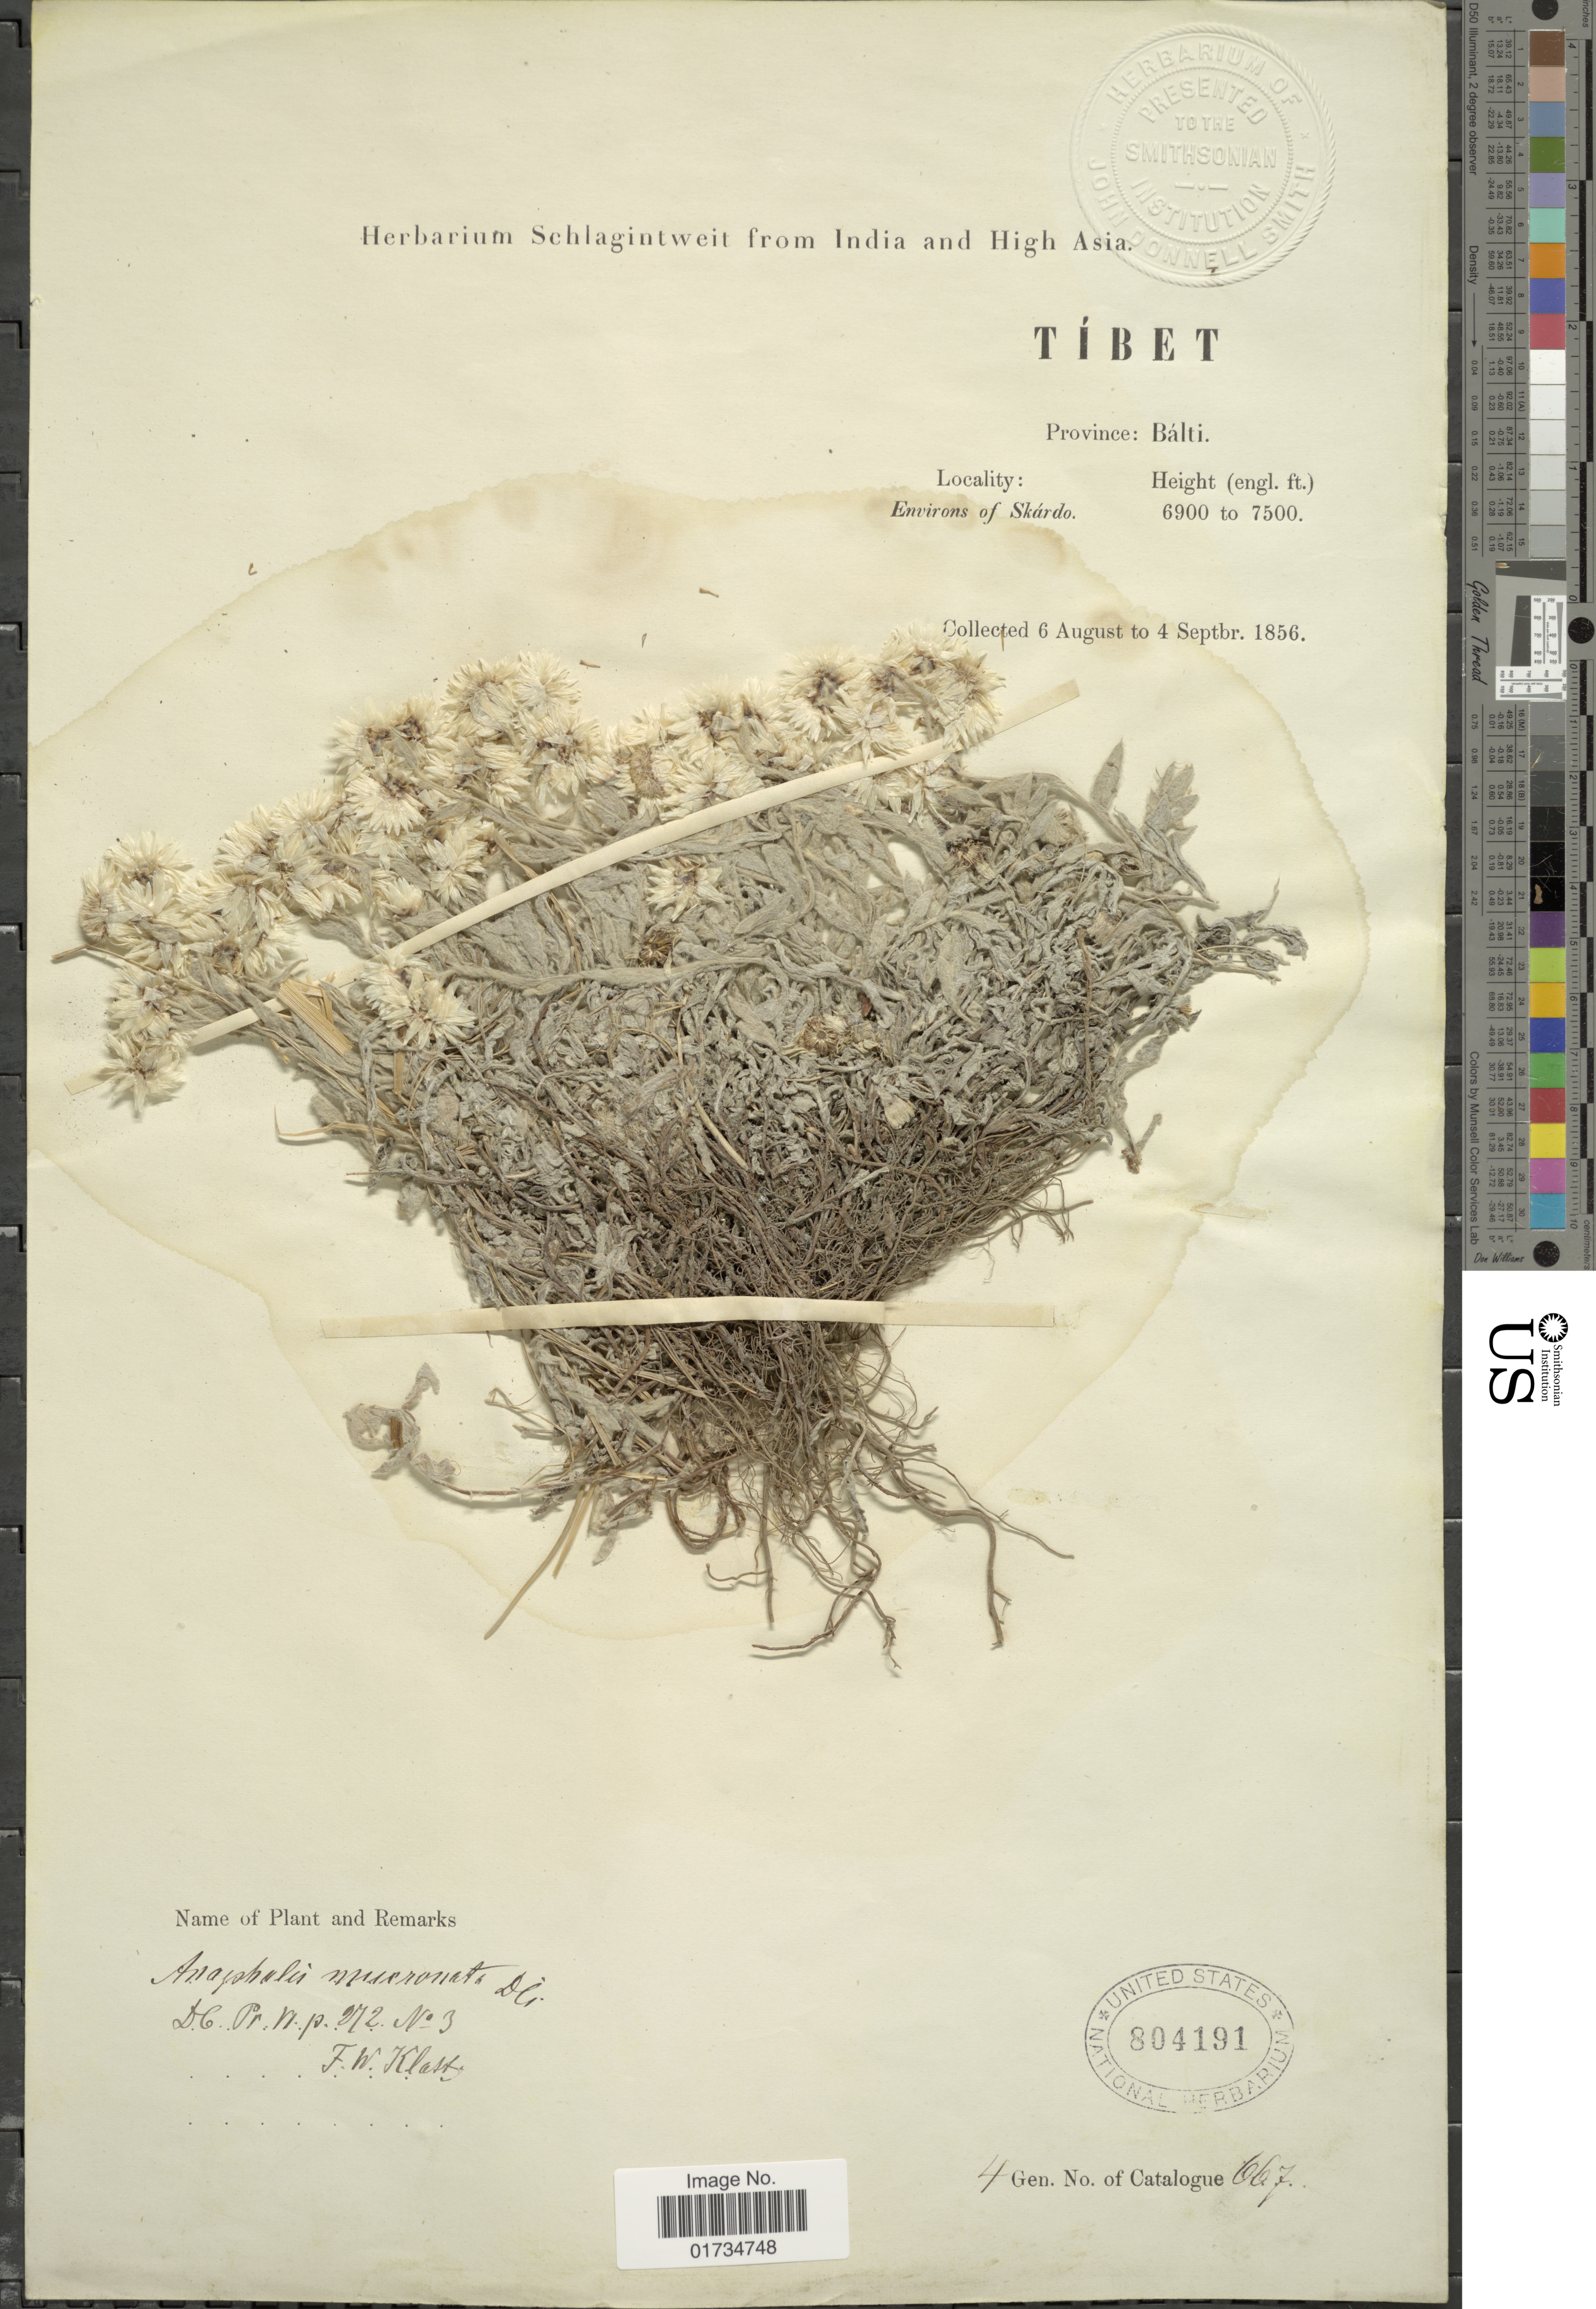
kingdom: Plantae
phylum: Tracheophyta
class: Magnoliopsida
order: Asterales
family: Asteraceae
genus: Anaphalis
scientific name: Anaphalis mucronata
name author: DC.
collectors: ex herb. Schlagintweit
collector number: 667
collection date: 1856-08-06/1856-09-04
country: China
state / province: Xizang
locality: Tibet. Province: Balti. Environs of Skardo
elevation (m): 2103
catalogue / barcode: US 804191